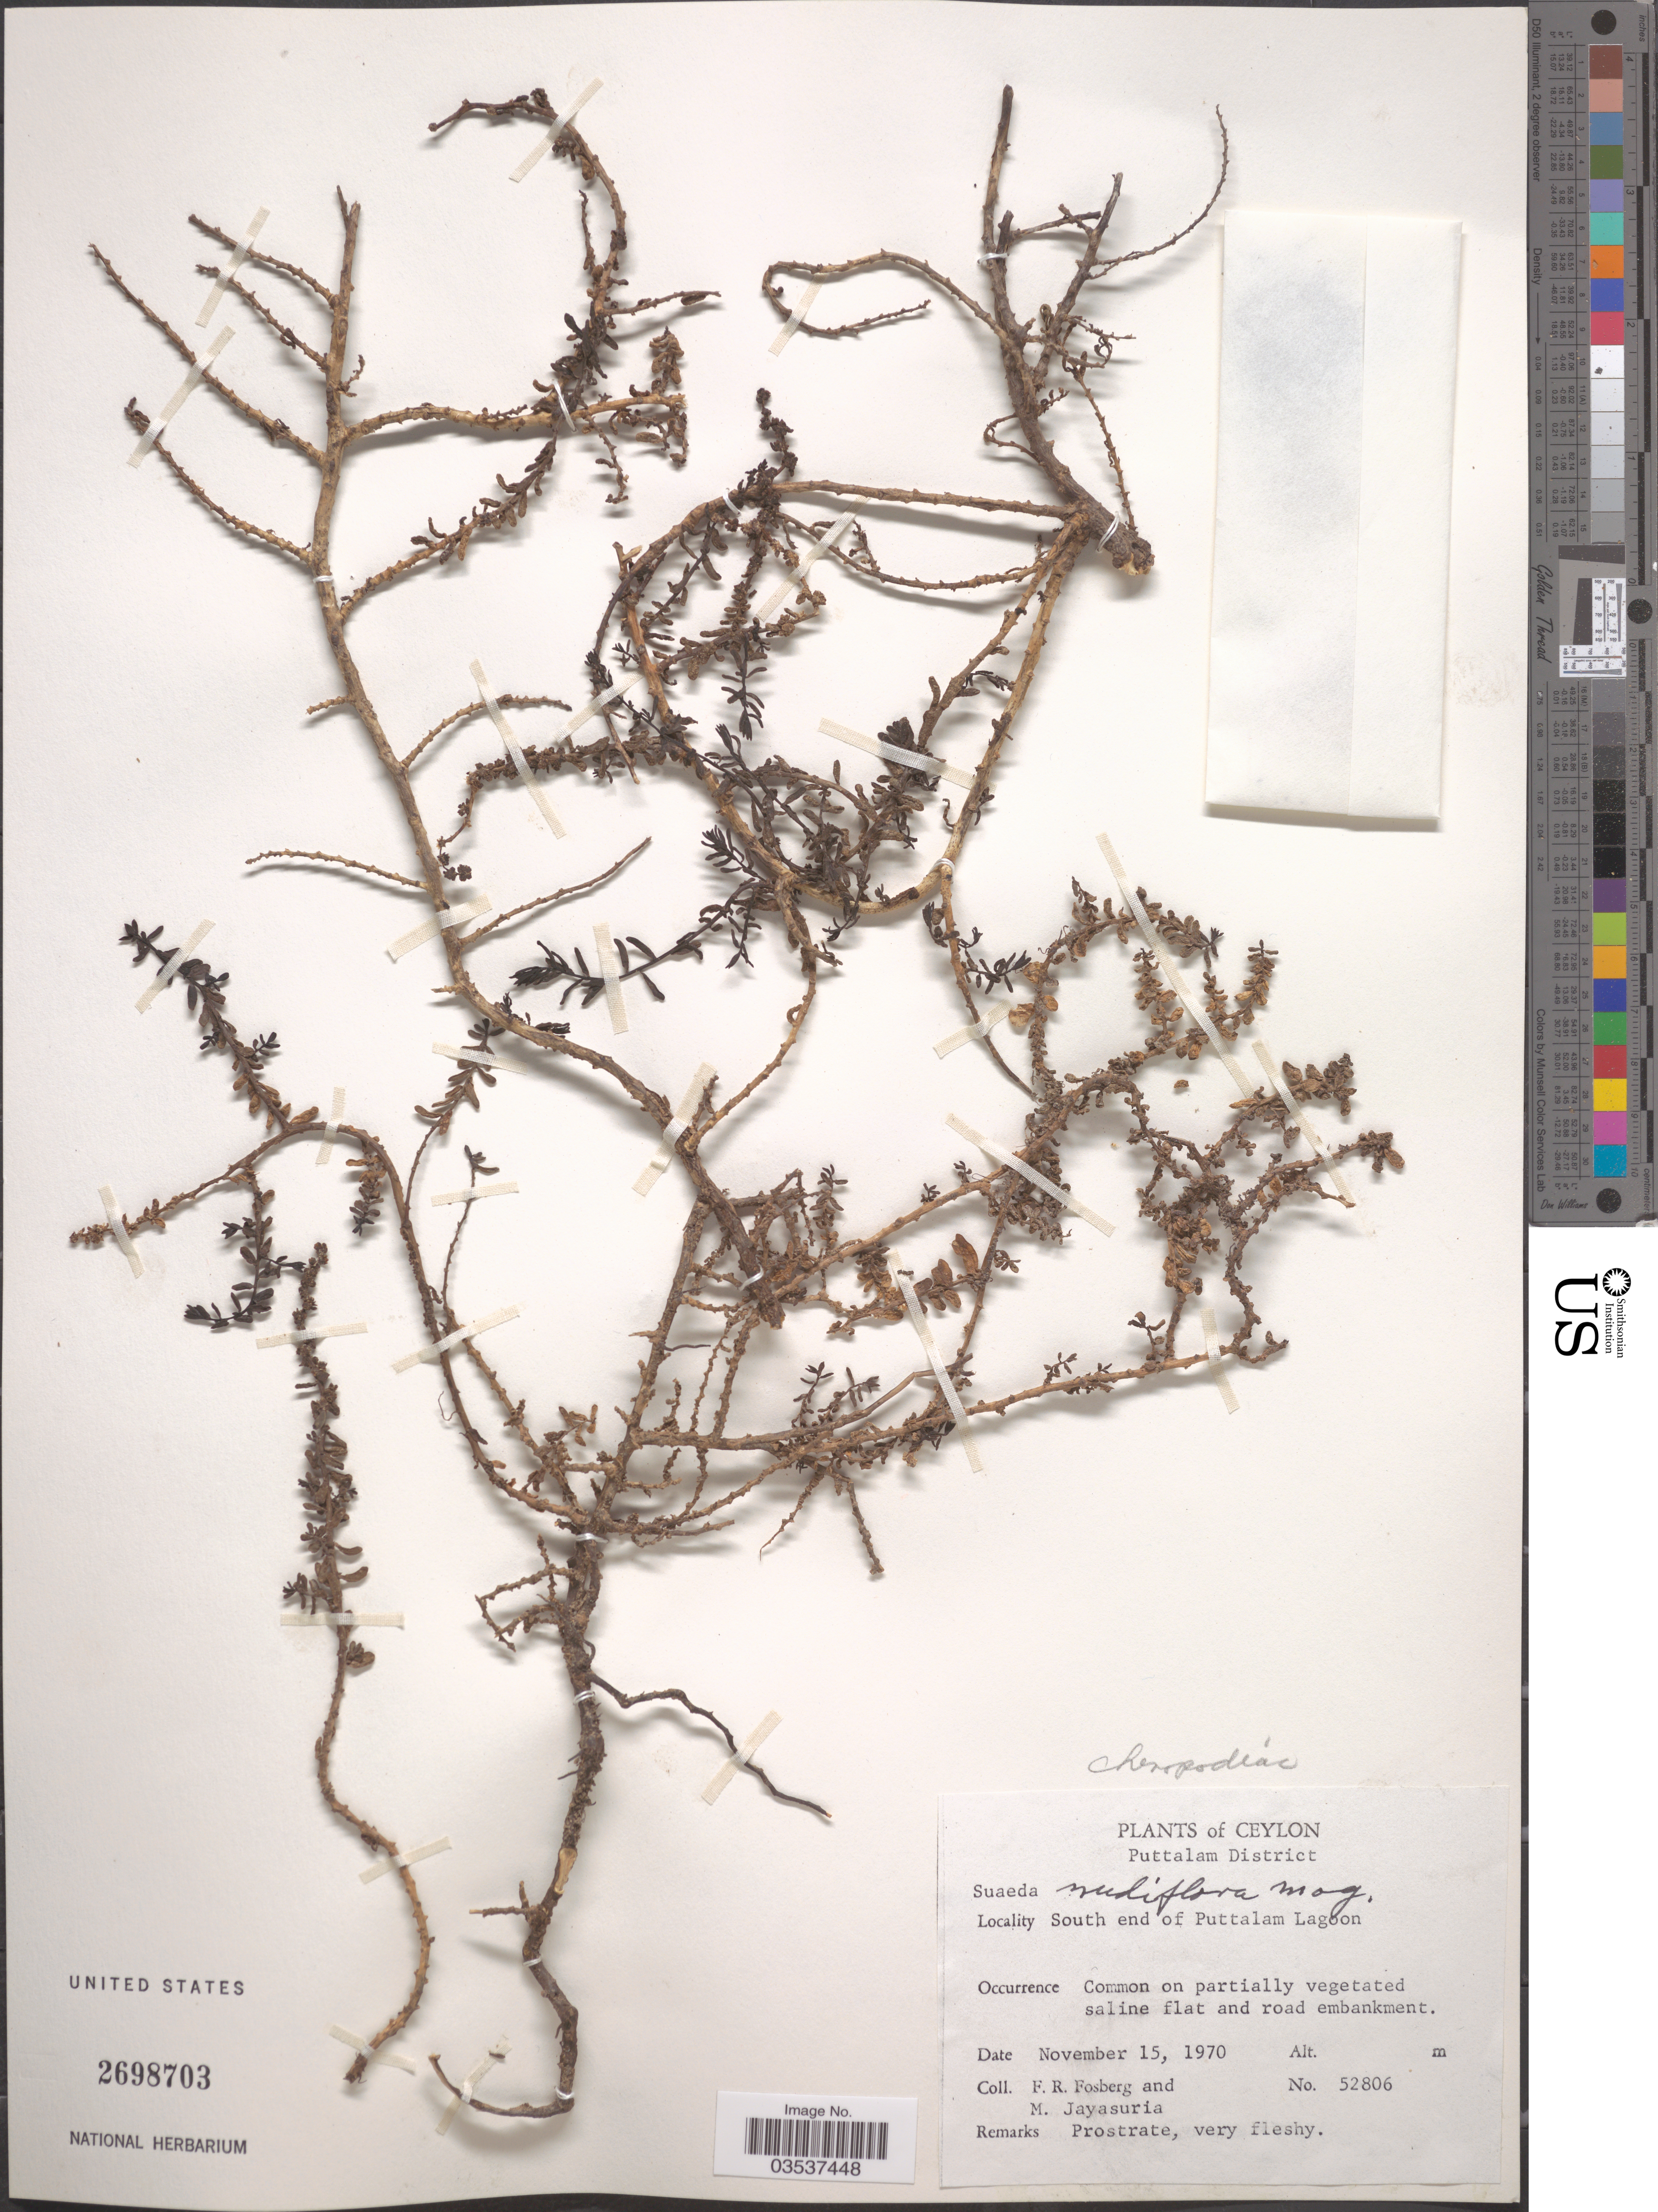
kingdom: Plantae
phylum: Tracheophyta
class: Magnoliopsida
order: Caryophyllales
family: Amaranthaceae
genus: Suaeda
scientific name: Suaeda maritima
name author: (L.) Dumort.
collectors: F. R. Fosberg & M. Jayasuria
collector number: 52806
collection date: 1970-11-15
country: Sri Lanka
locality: Ceylon. Puttalam District. South end of Puttalam Lagoon.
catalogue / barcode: US 2698703